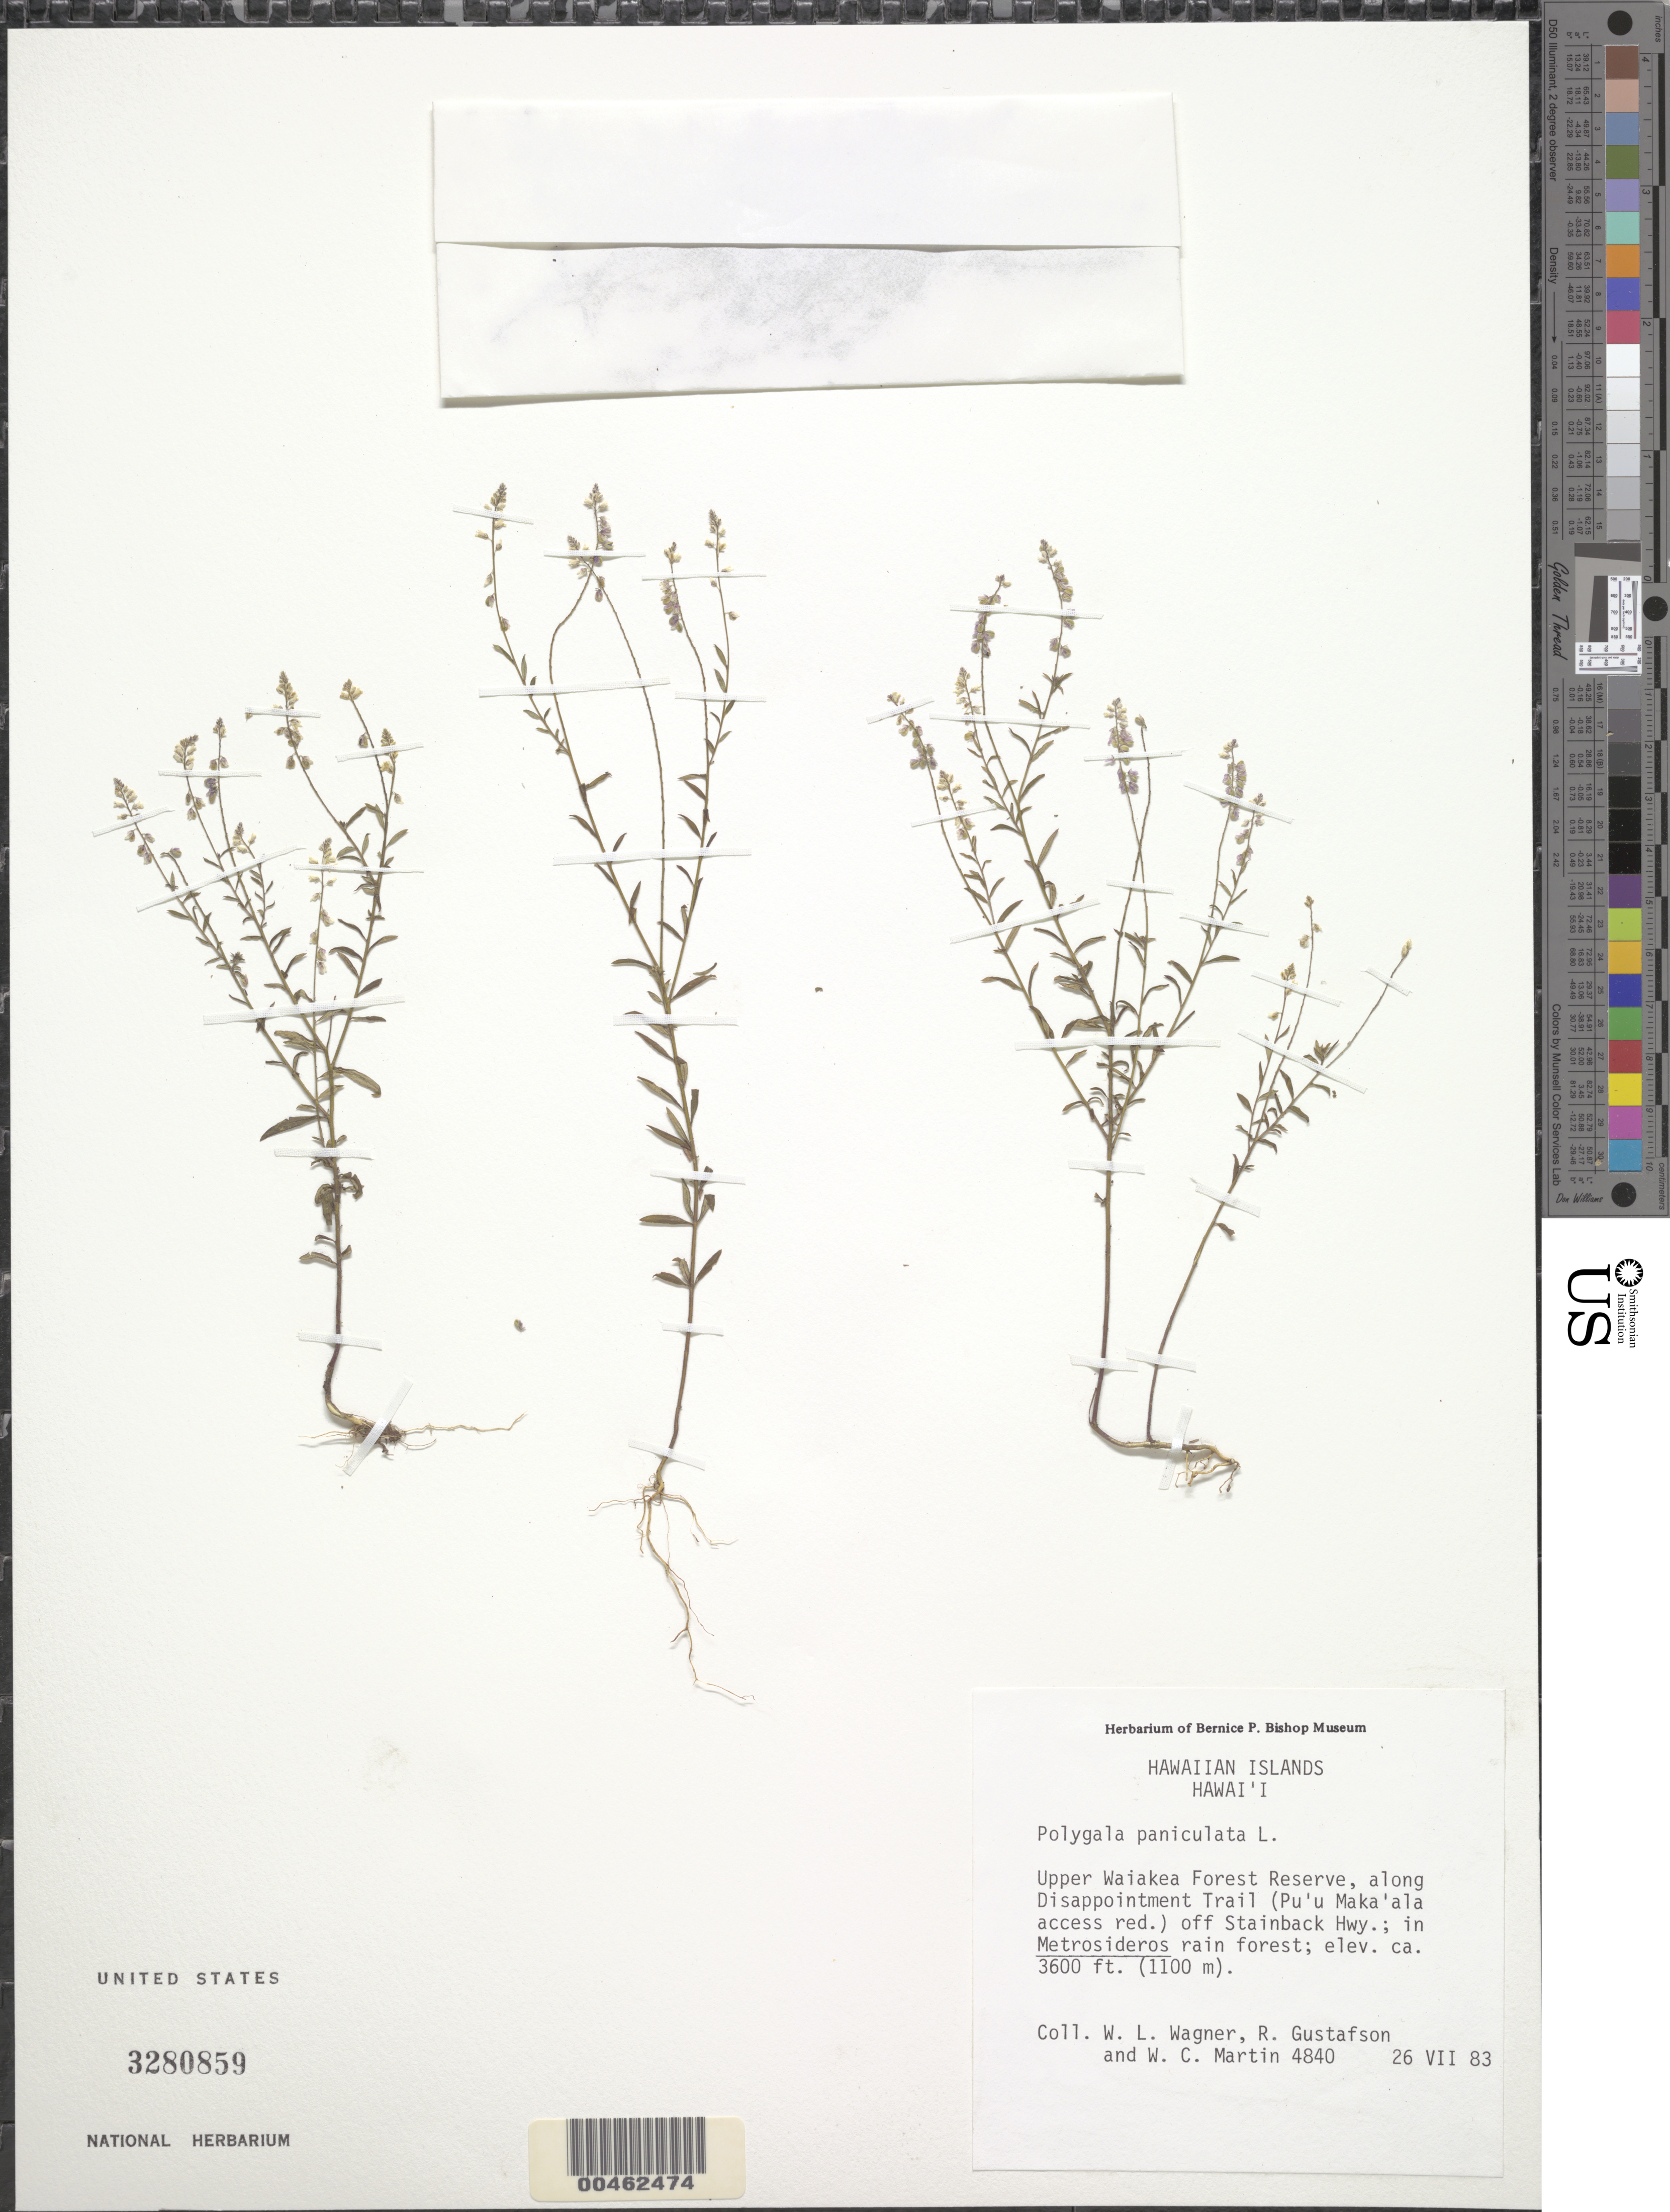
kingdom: Plantae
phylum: Tracheophyta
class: Magnoliopsida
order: Fabales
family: Polygalaceae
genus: Polygala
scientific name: Polygala paniculata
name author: L.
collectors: W. L. Wagner, R. Gustafson & W. C. Martin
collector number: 4840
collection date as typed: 26 Jul 1983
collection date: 1983-07-26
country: United States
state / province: Hawaii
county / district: Hawaii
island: Hawaii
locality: Upper Waiakea Forest Reserve, along Disappointment Trail (Pu'u Maka'ala access rd.) off Stainback Hwy.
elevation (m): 1097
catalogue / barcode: US 3280859